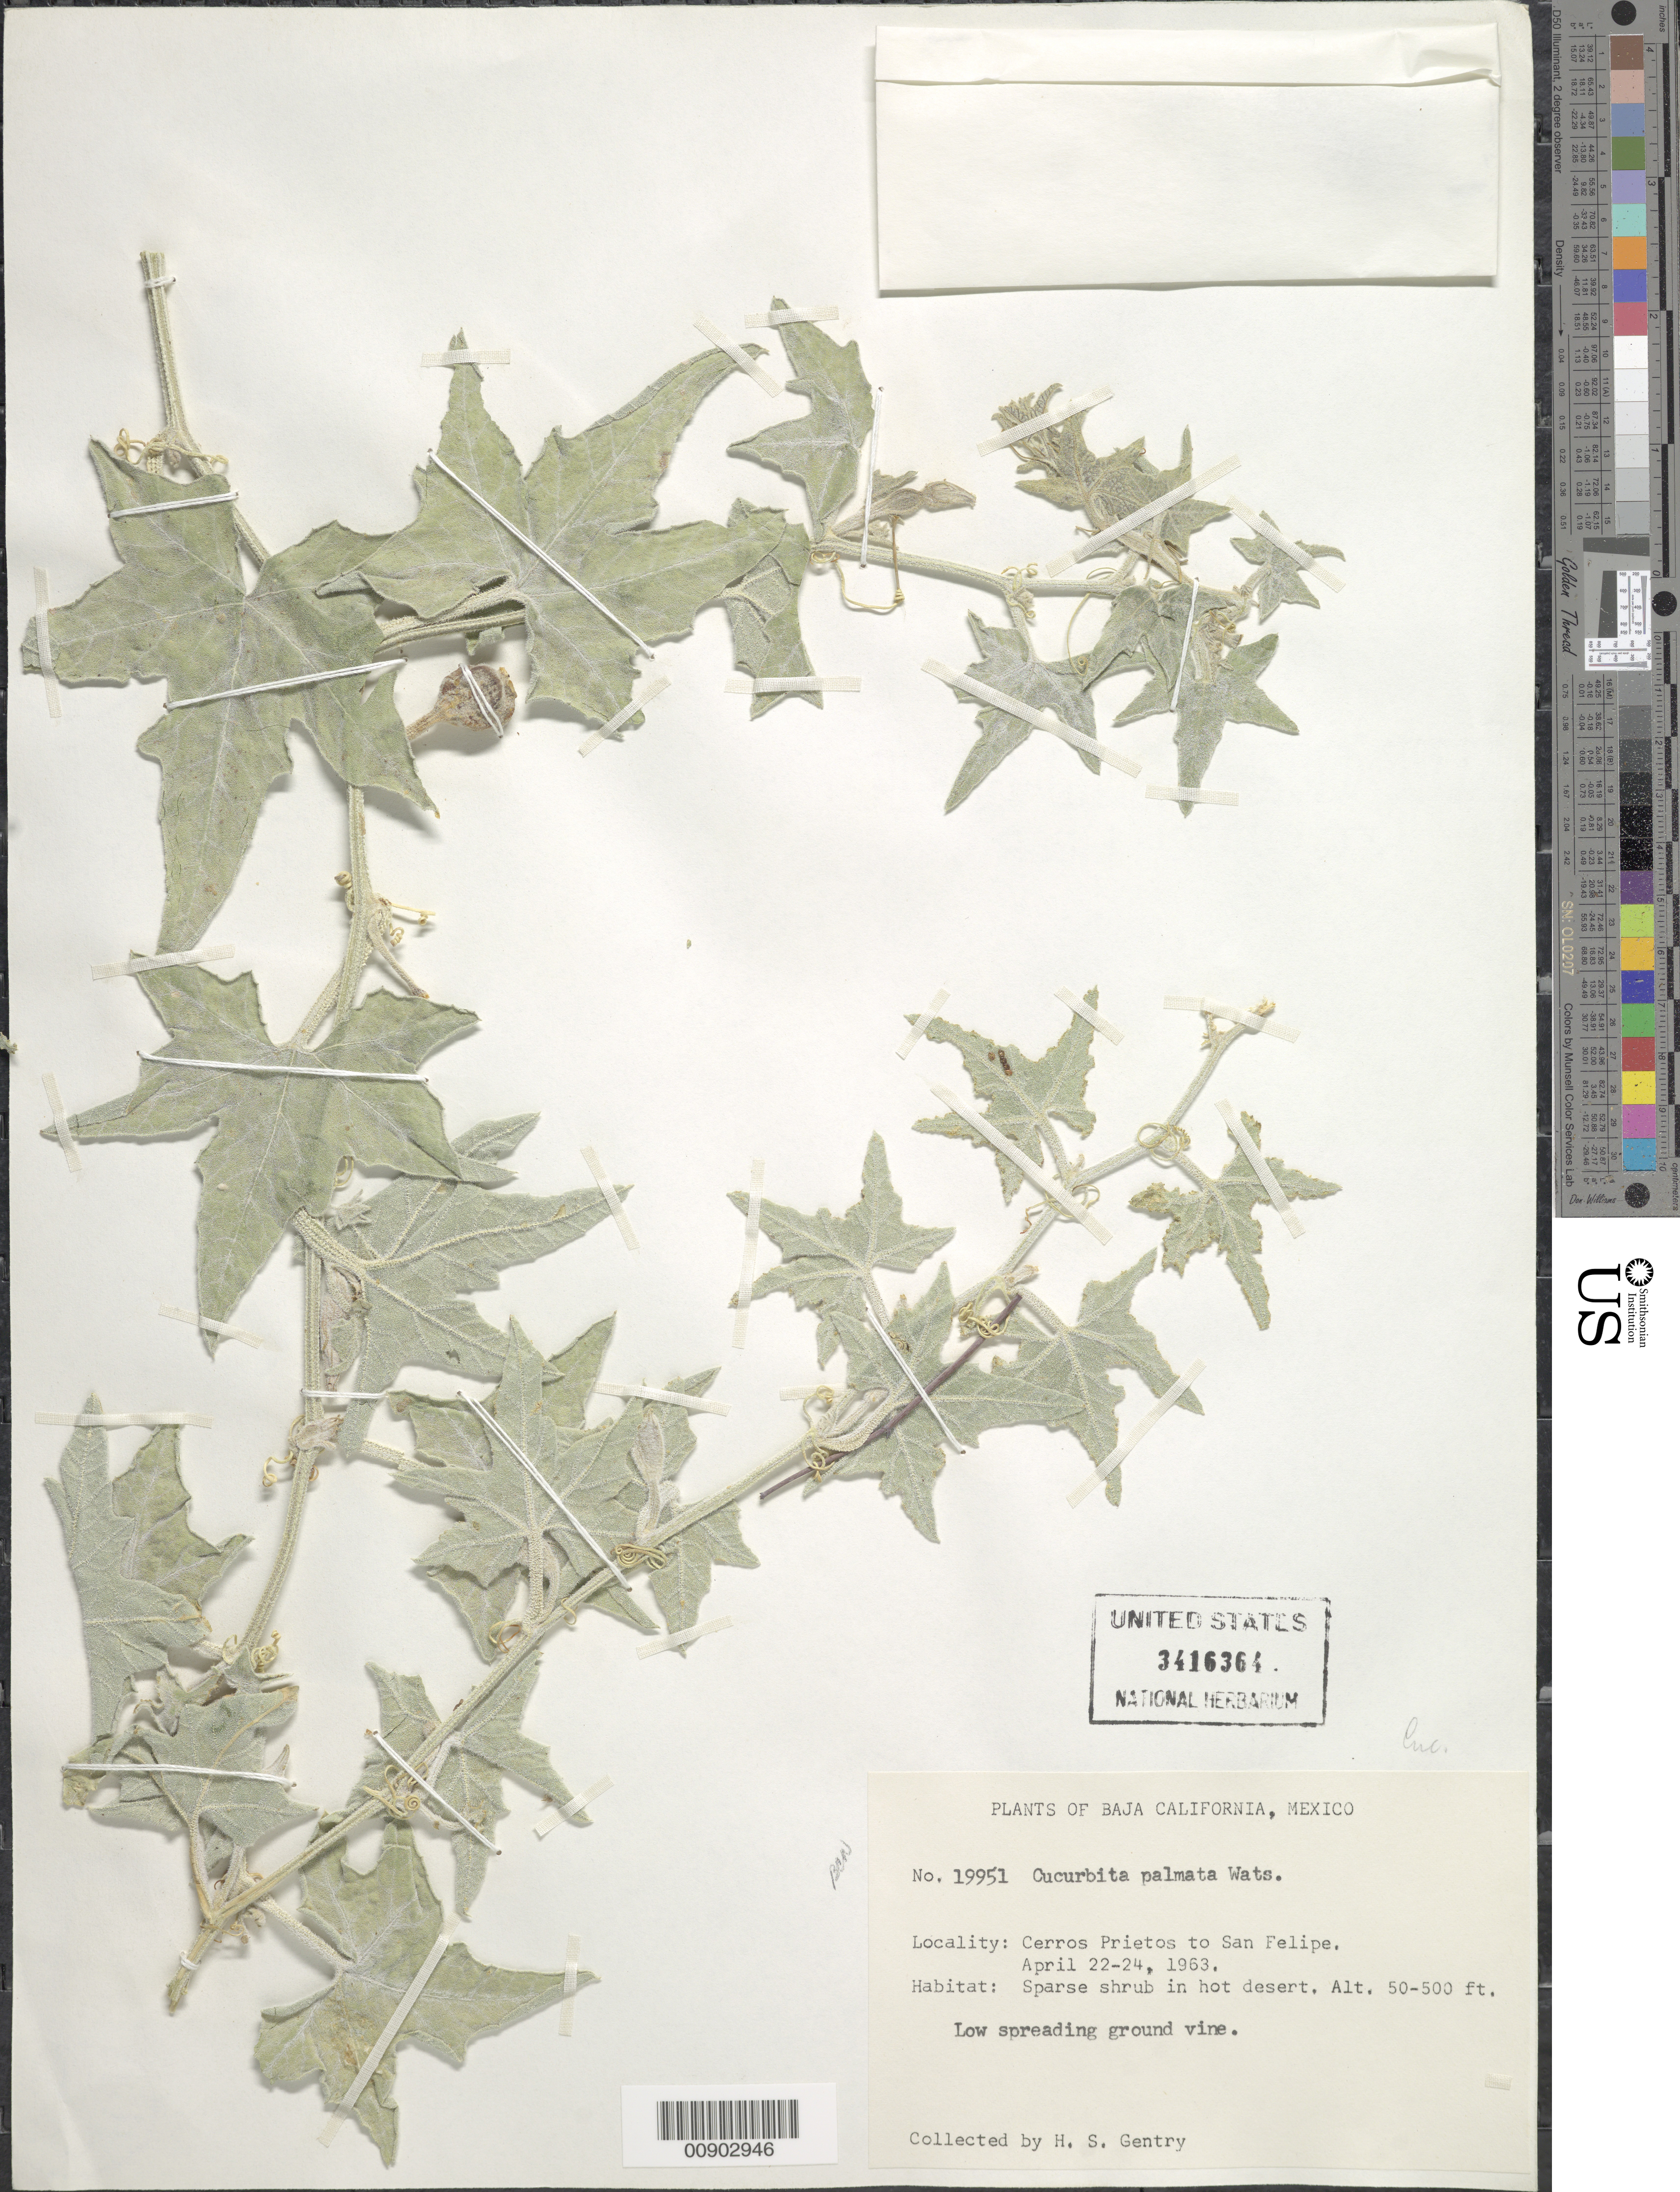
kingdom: Plantae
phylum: Tracheophyta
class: Magnoliopsida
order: Cucurbitales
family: Cucurbitaceae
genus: Cucurbita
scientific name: Cucurbita palmata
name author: S. Watson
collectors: H. S. Gentry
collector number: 19951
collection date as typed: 22 Apr 1963 to 24 Apr 1963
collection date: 1963-04-22/1963-04-24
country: Mexico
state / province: Baja California Norte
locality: Cerros Prietos to San Felipe.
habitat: Sparse shrub in hot desert.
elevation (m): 15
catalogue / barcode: US 3416364